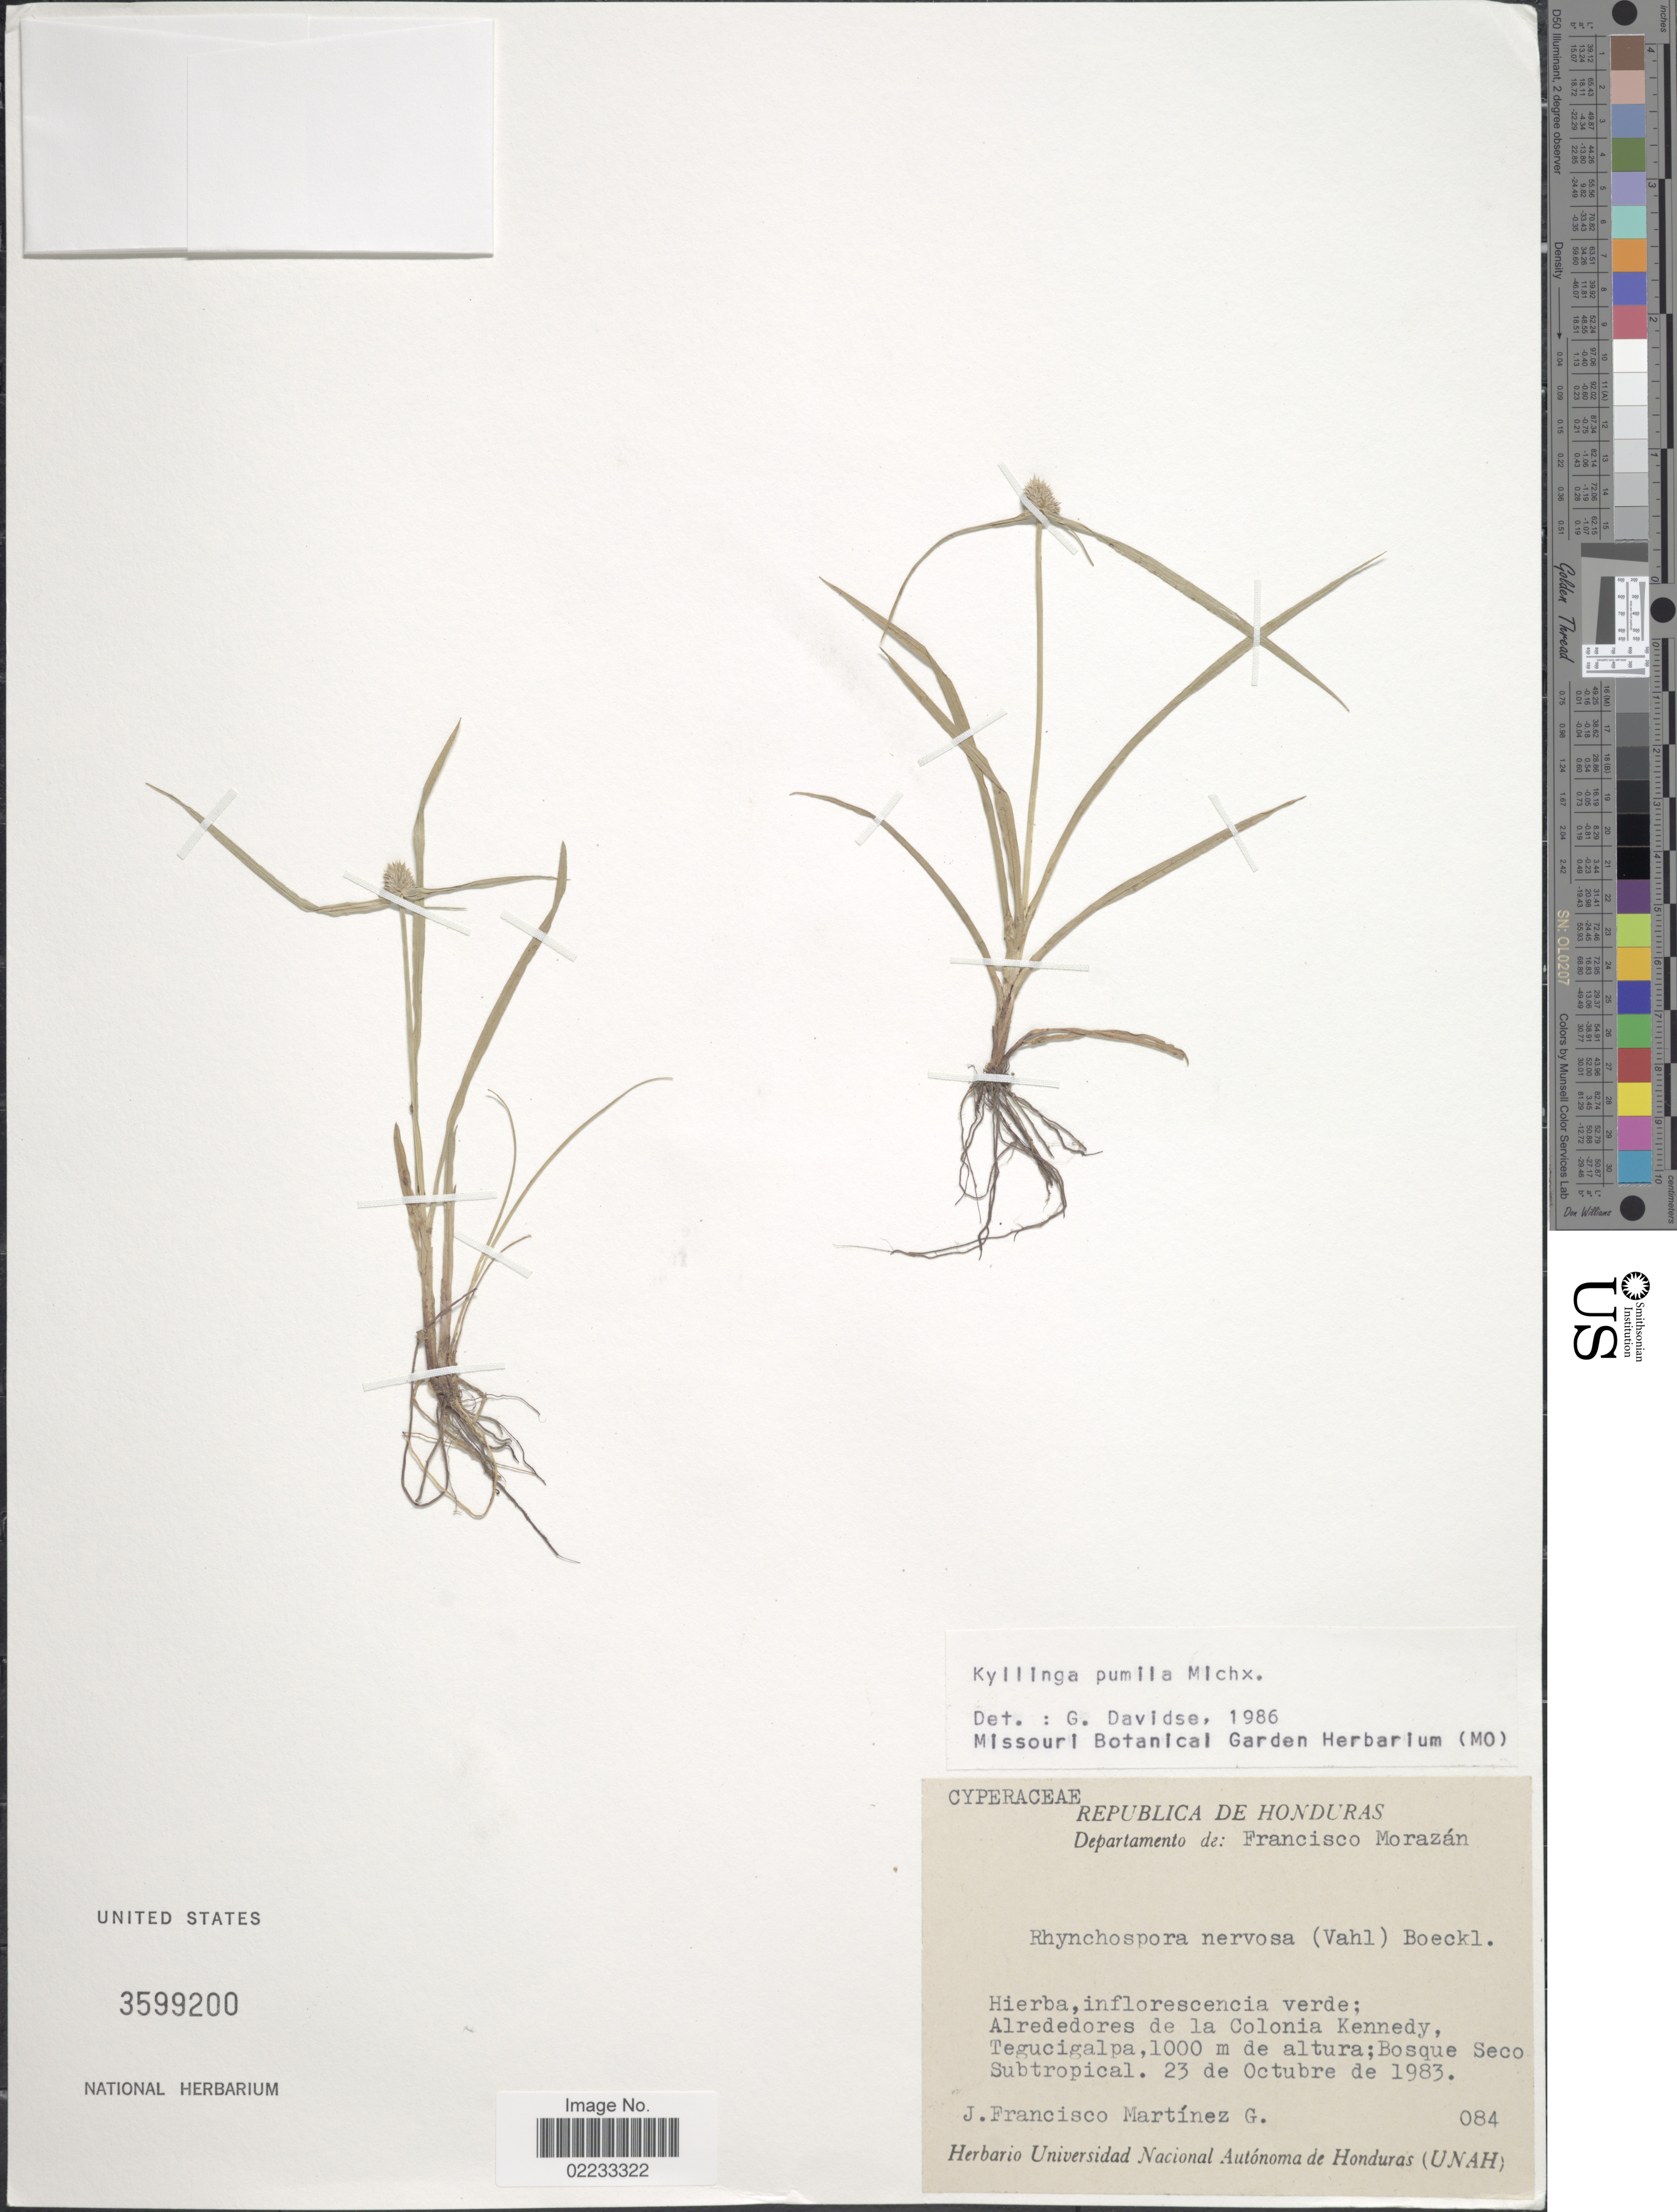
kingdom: Plantae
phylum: Tracheophyta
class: Liliopsida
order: Poales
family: Cyperaceae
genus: Cyperus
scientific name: Cyperus hortensis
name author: (Salzm. ex Steud.) Dorr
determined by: Strong, Mark T., (BOT), Smithsonian Institution - National Museum of Natural History (UNITED STATES)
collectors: J. Martínez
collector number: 084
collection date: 1983-10-23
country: Honduras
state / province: Fco. Morazán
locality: Francisco Morazan, alrededores de la Colonia Kennedy, Tegucigalpa.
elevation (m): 1000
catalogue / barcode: US 3599200